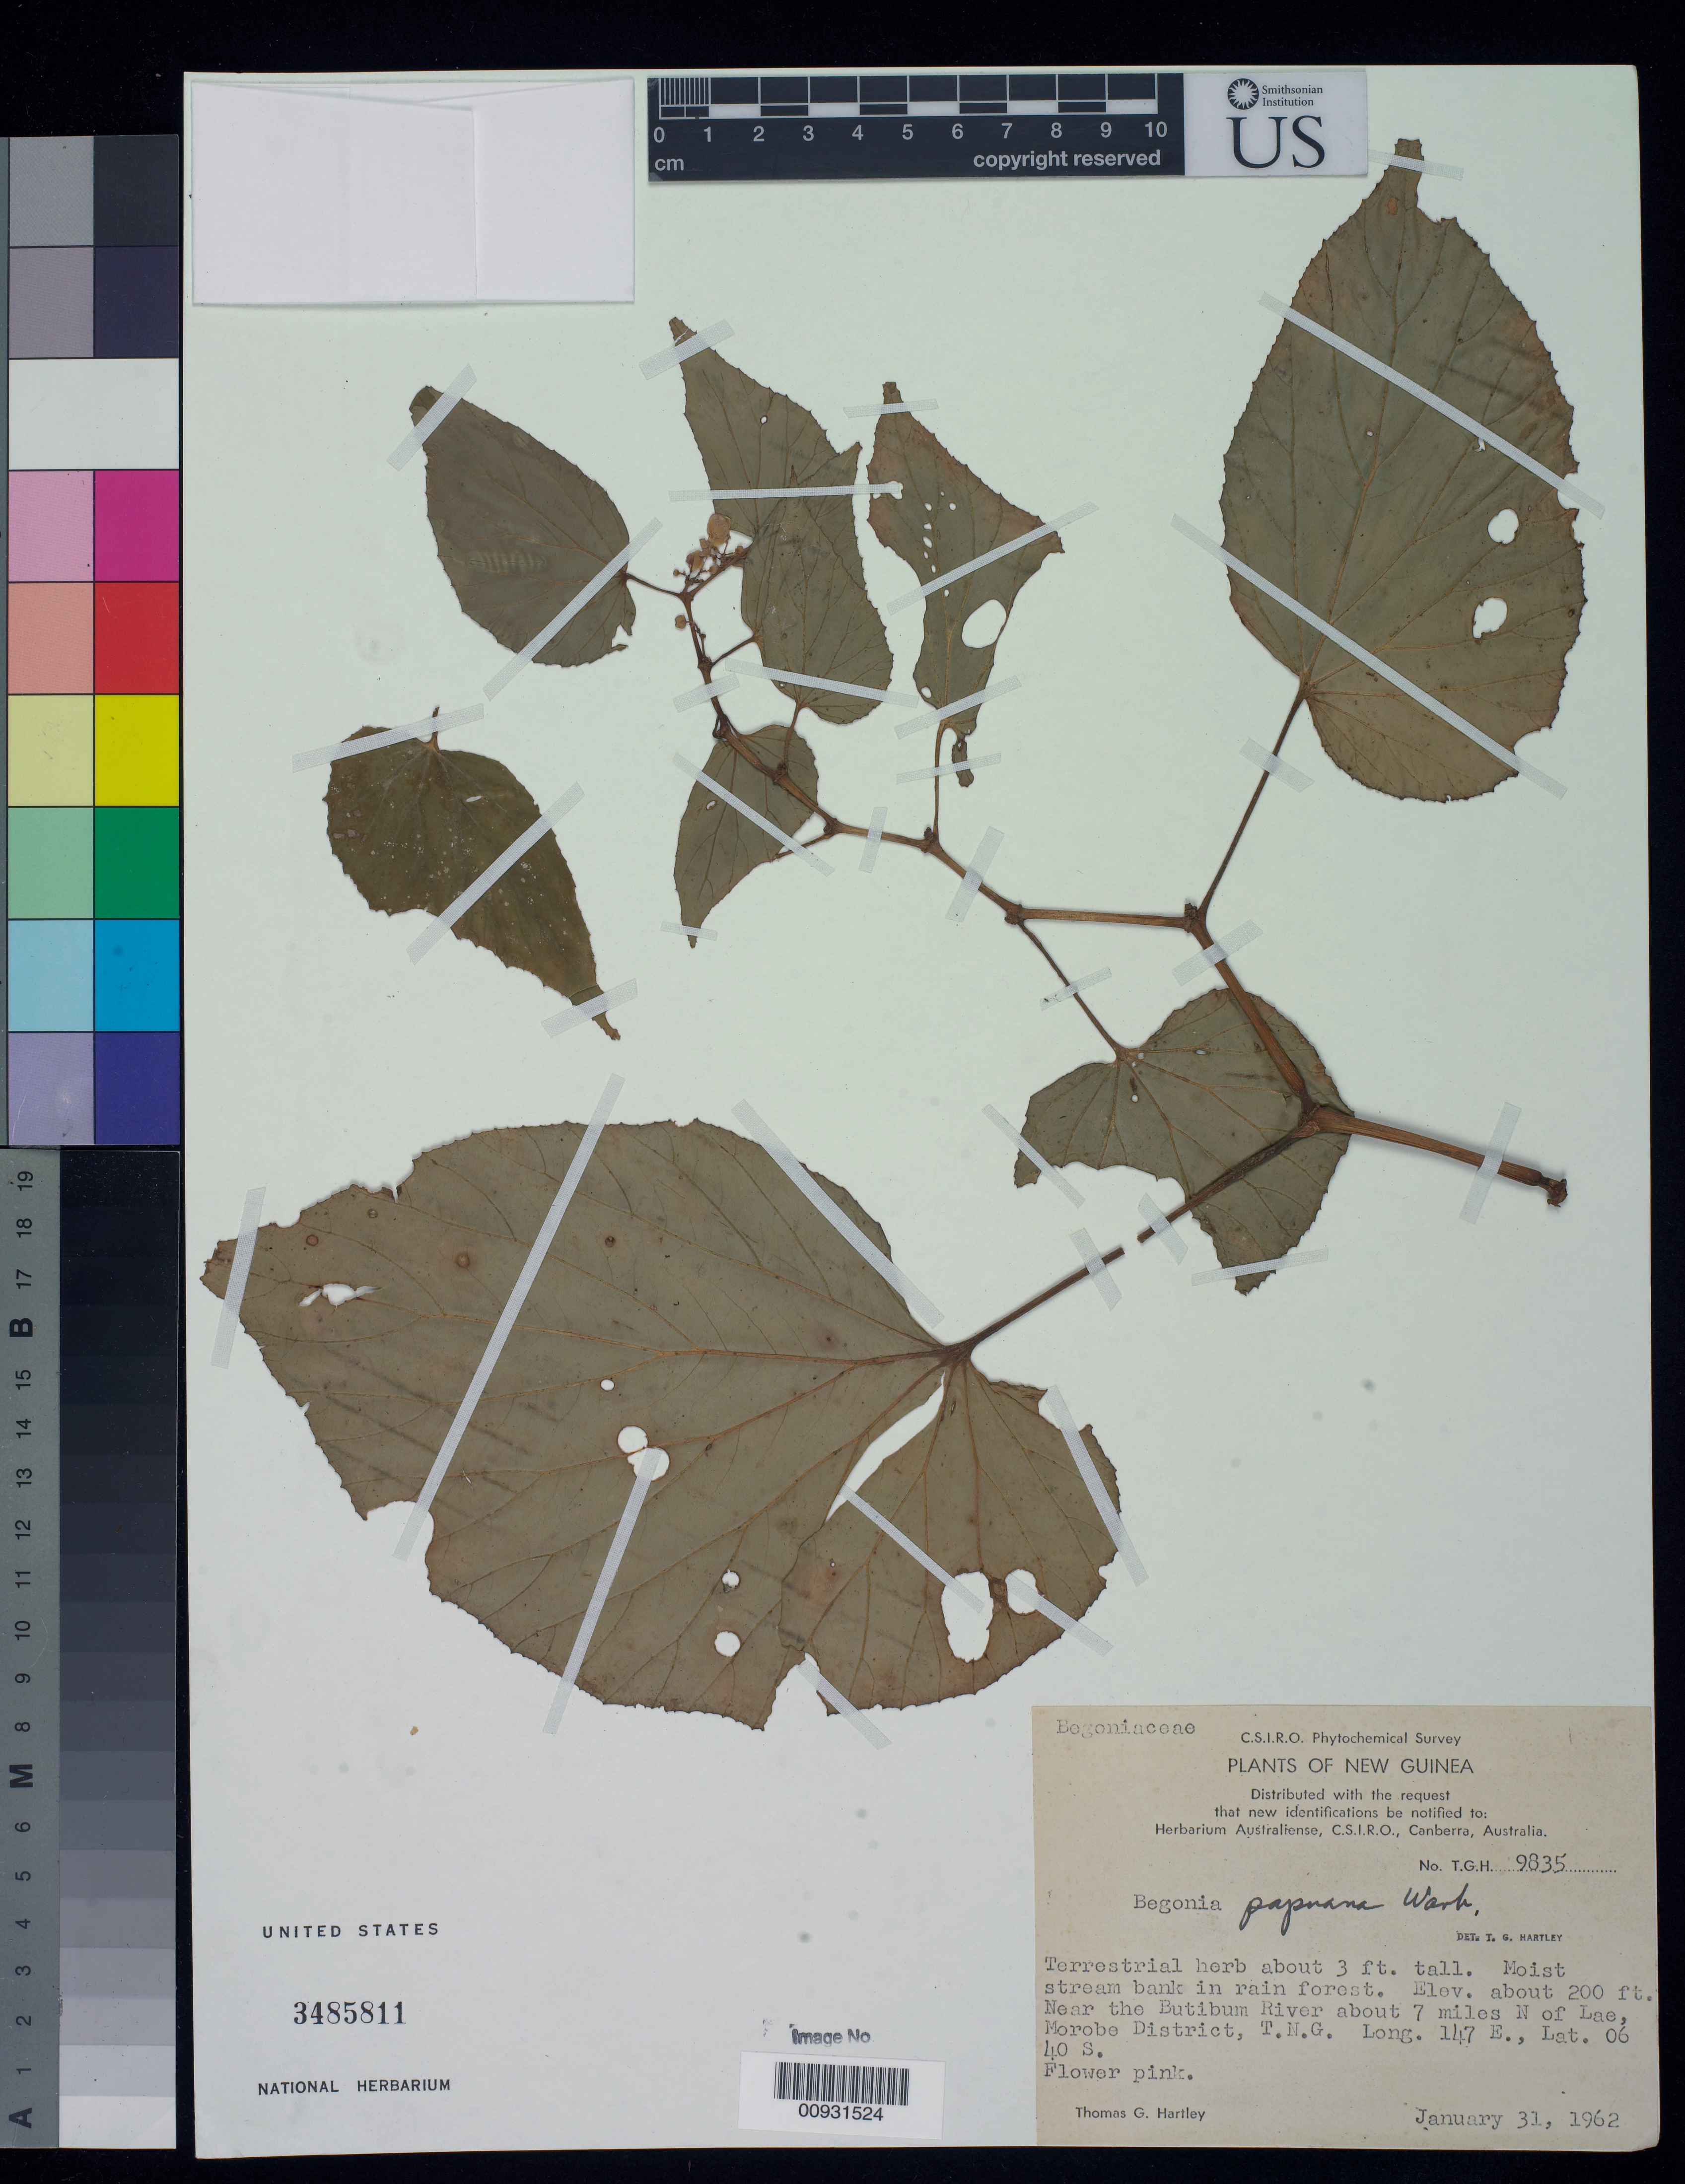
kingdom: Plantae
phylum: Tracheophyta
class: Magnoliopsida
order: Cucurbitales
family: Begoniaceae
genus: Begonia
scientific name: Begonia papuana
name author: Warb.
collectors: T. G. Hartley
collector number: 9835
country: Papua New Guinea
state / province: Morobe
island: New Guinea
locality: Near the Butibum River, N of Lae.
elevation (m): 61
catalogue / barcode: US 3485811